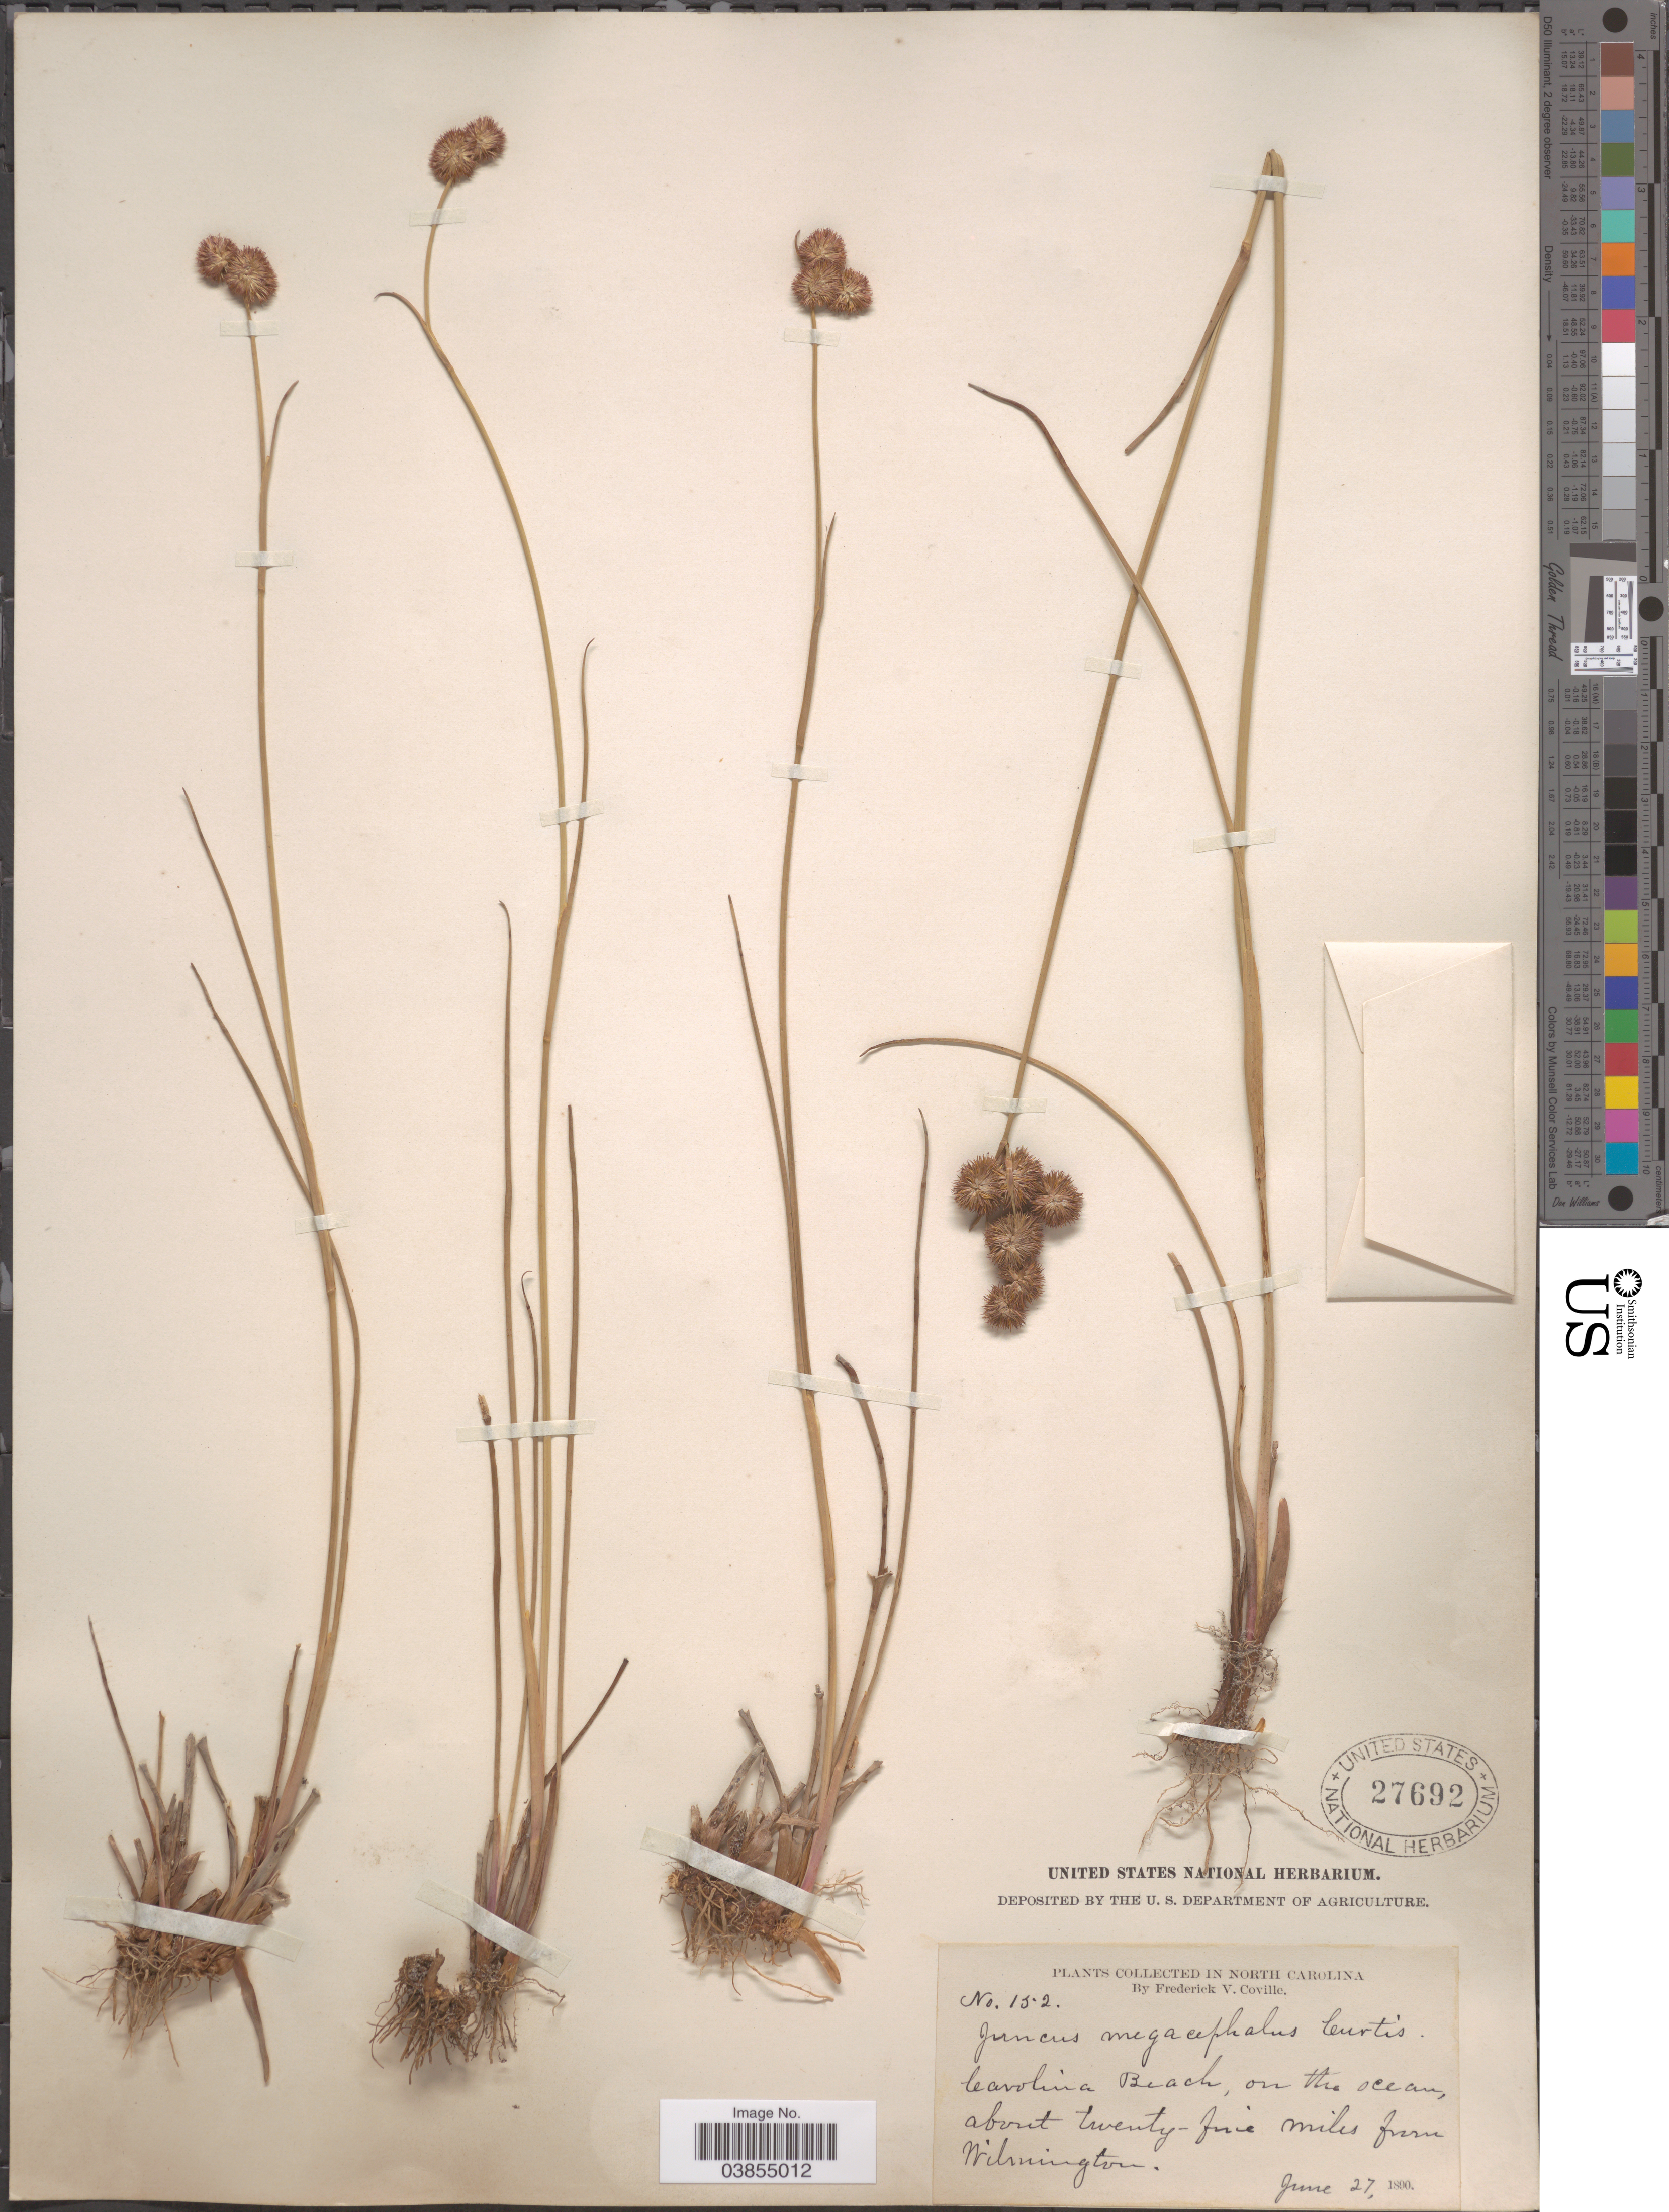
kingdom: Plantae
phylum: Tracheophyta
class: Liliopsida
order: Poales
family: Juncaceae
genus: Juncus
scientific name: Juncus megacephalus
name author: M.A. Curtis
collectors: F. V. Coville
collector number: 152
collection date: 1890-06-27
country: United States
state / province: North Carolina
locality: Carolina Beach, on the ocean, about twenty-five miles from Wilmington.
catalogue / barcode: US 27692